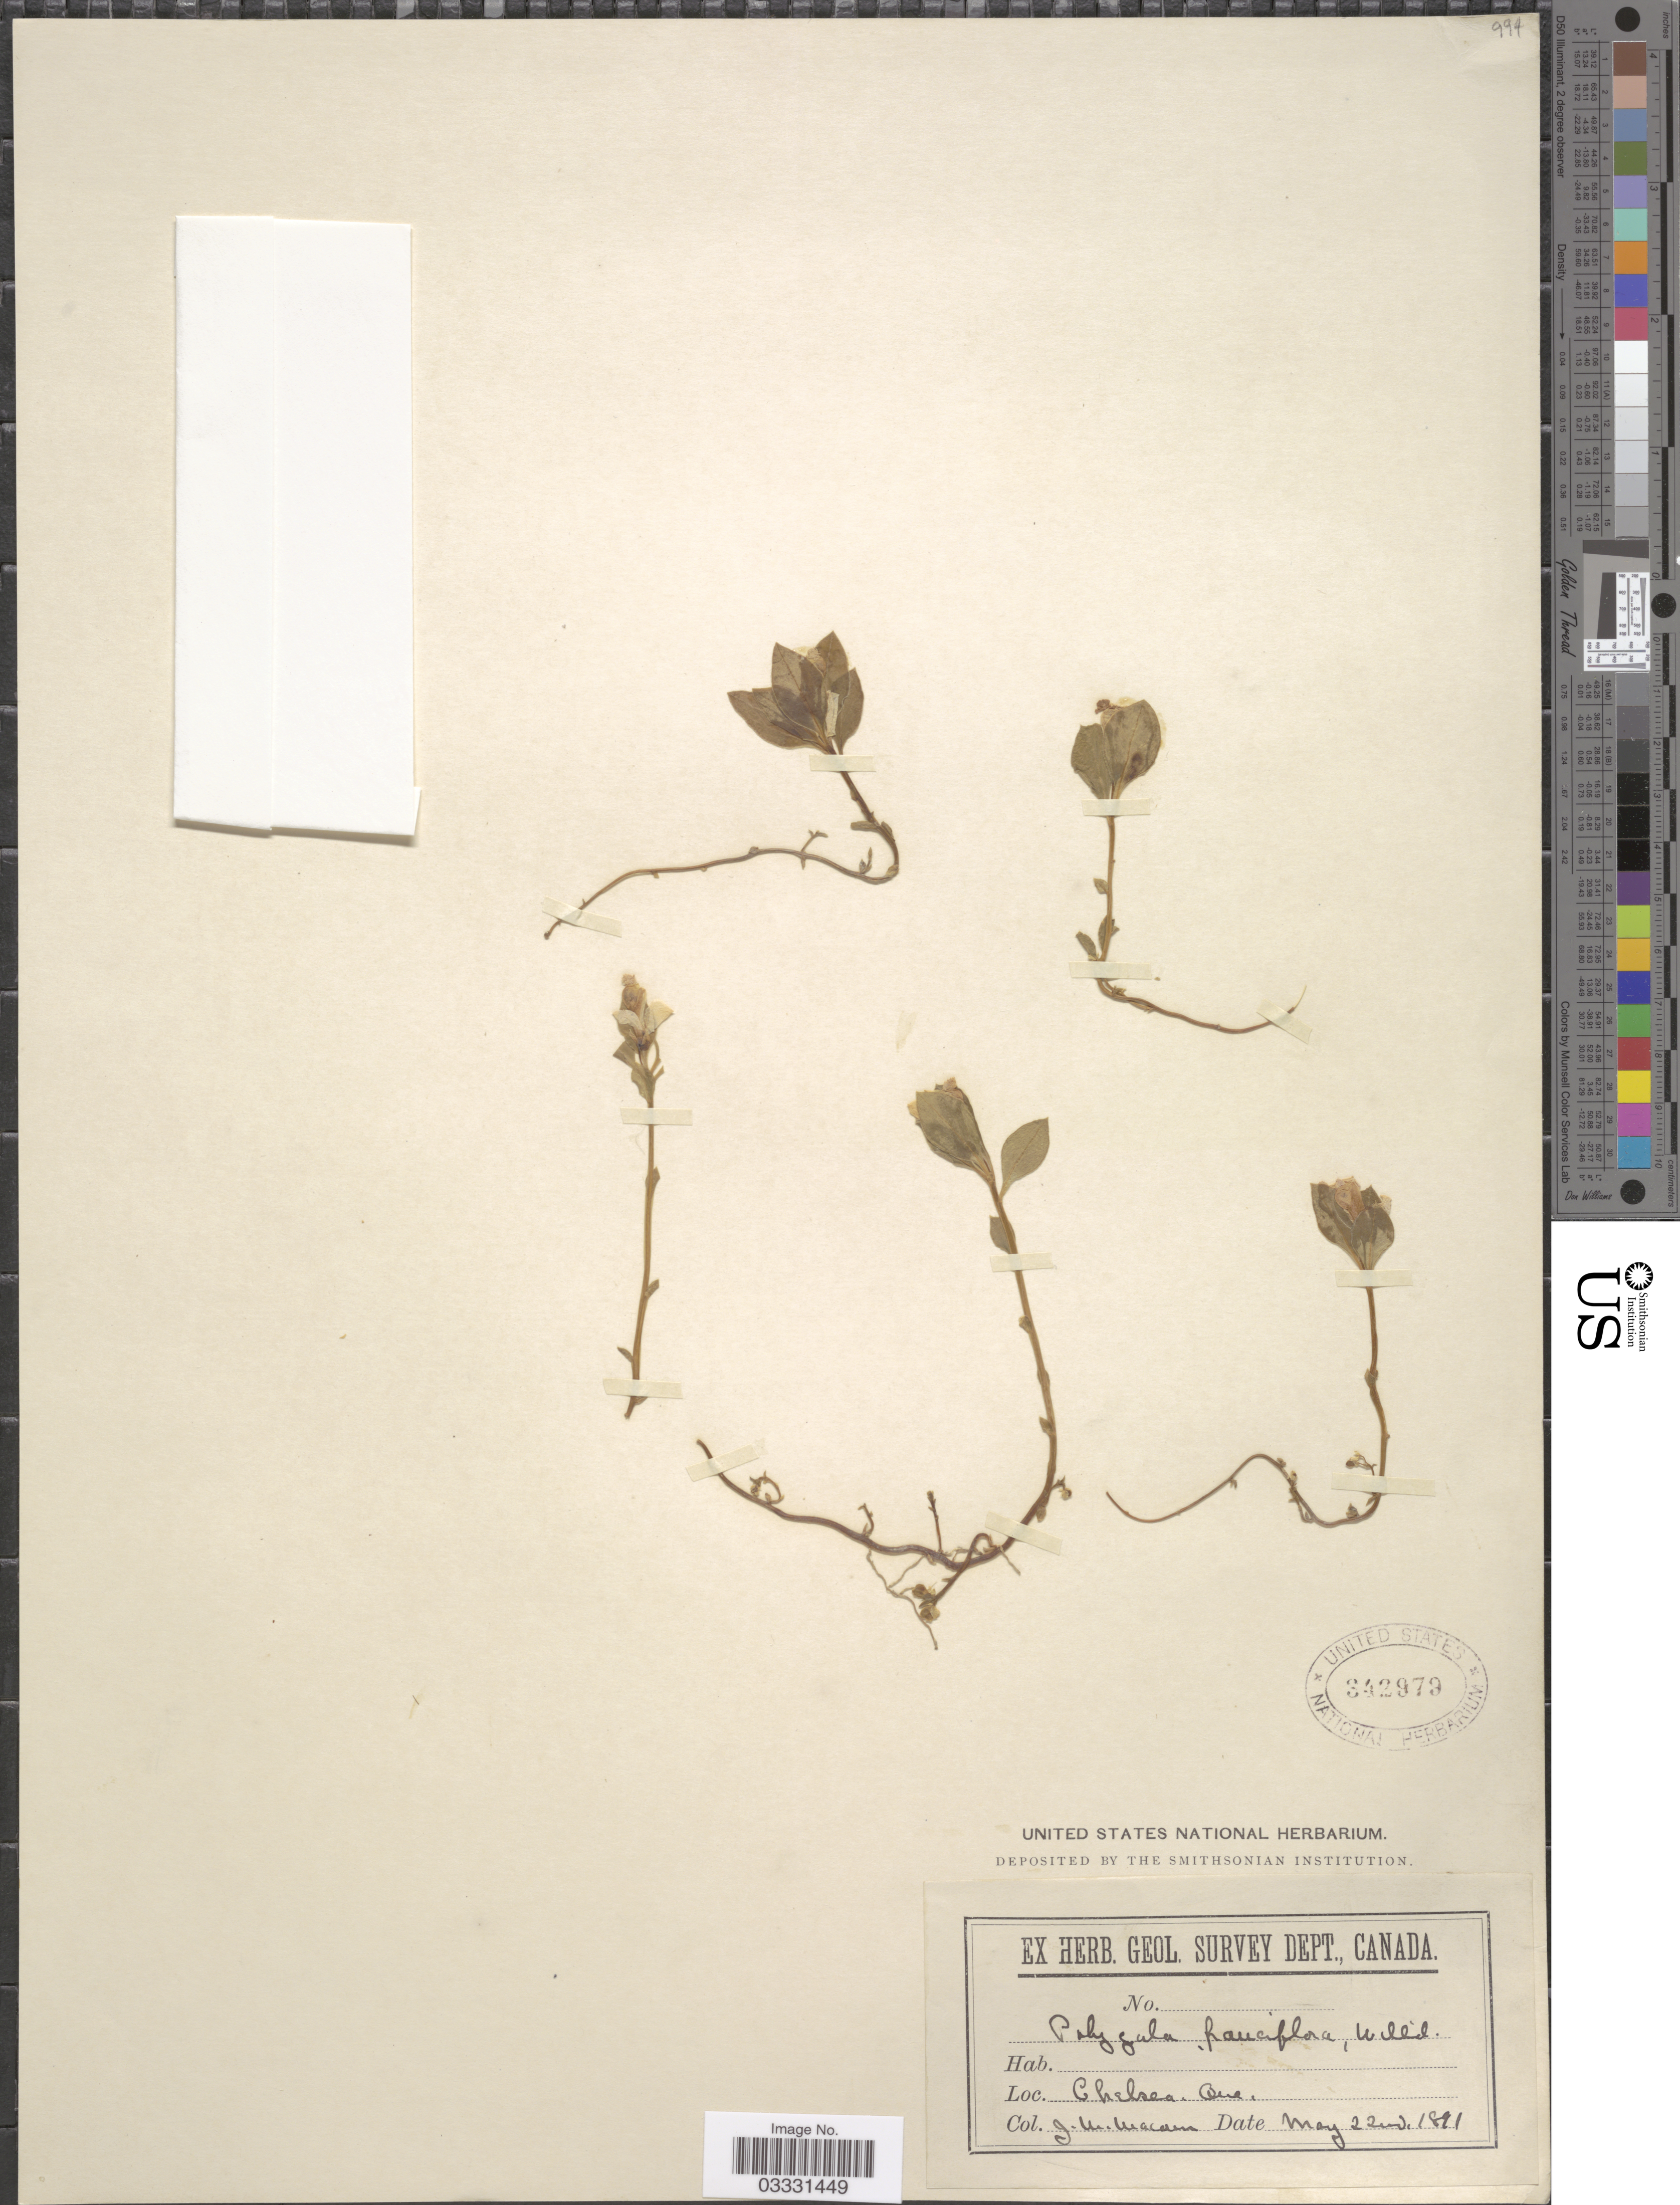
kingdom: Plantae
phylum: Tracheophyta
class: Magnoliopsida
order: Fabales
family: Polygalaceae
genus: Polygaloides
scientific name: Polygaloides paucifolia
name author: (Willd.) J.R. Abbott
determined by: Strong, Mark T., (BOT), Smithsonian Institution - National Museum of Natural History (UNITED STATES)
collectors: J. M. Macoun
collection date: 1891-05-22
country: Canada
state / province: Quebec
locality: Chelsea.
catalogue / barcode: US 342979